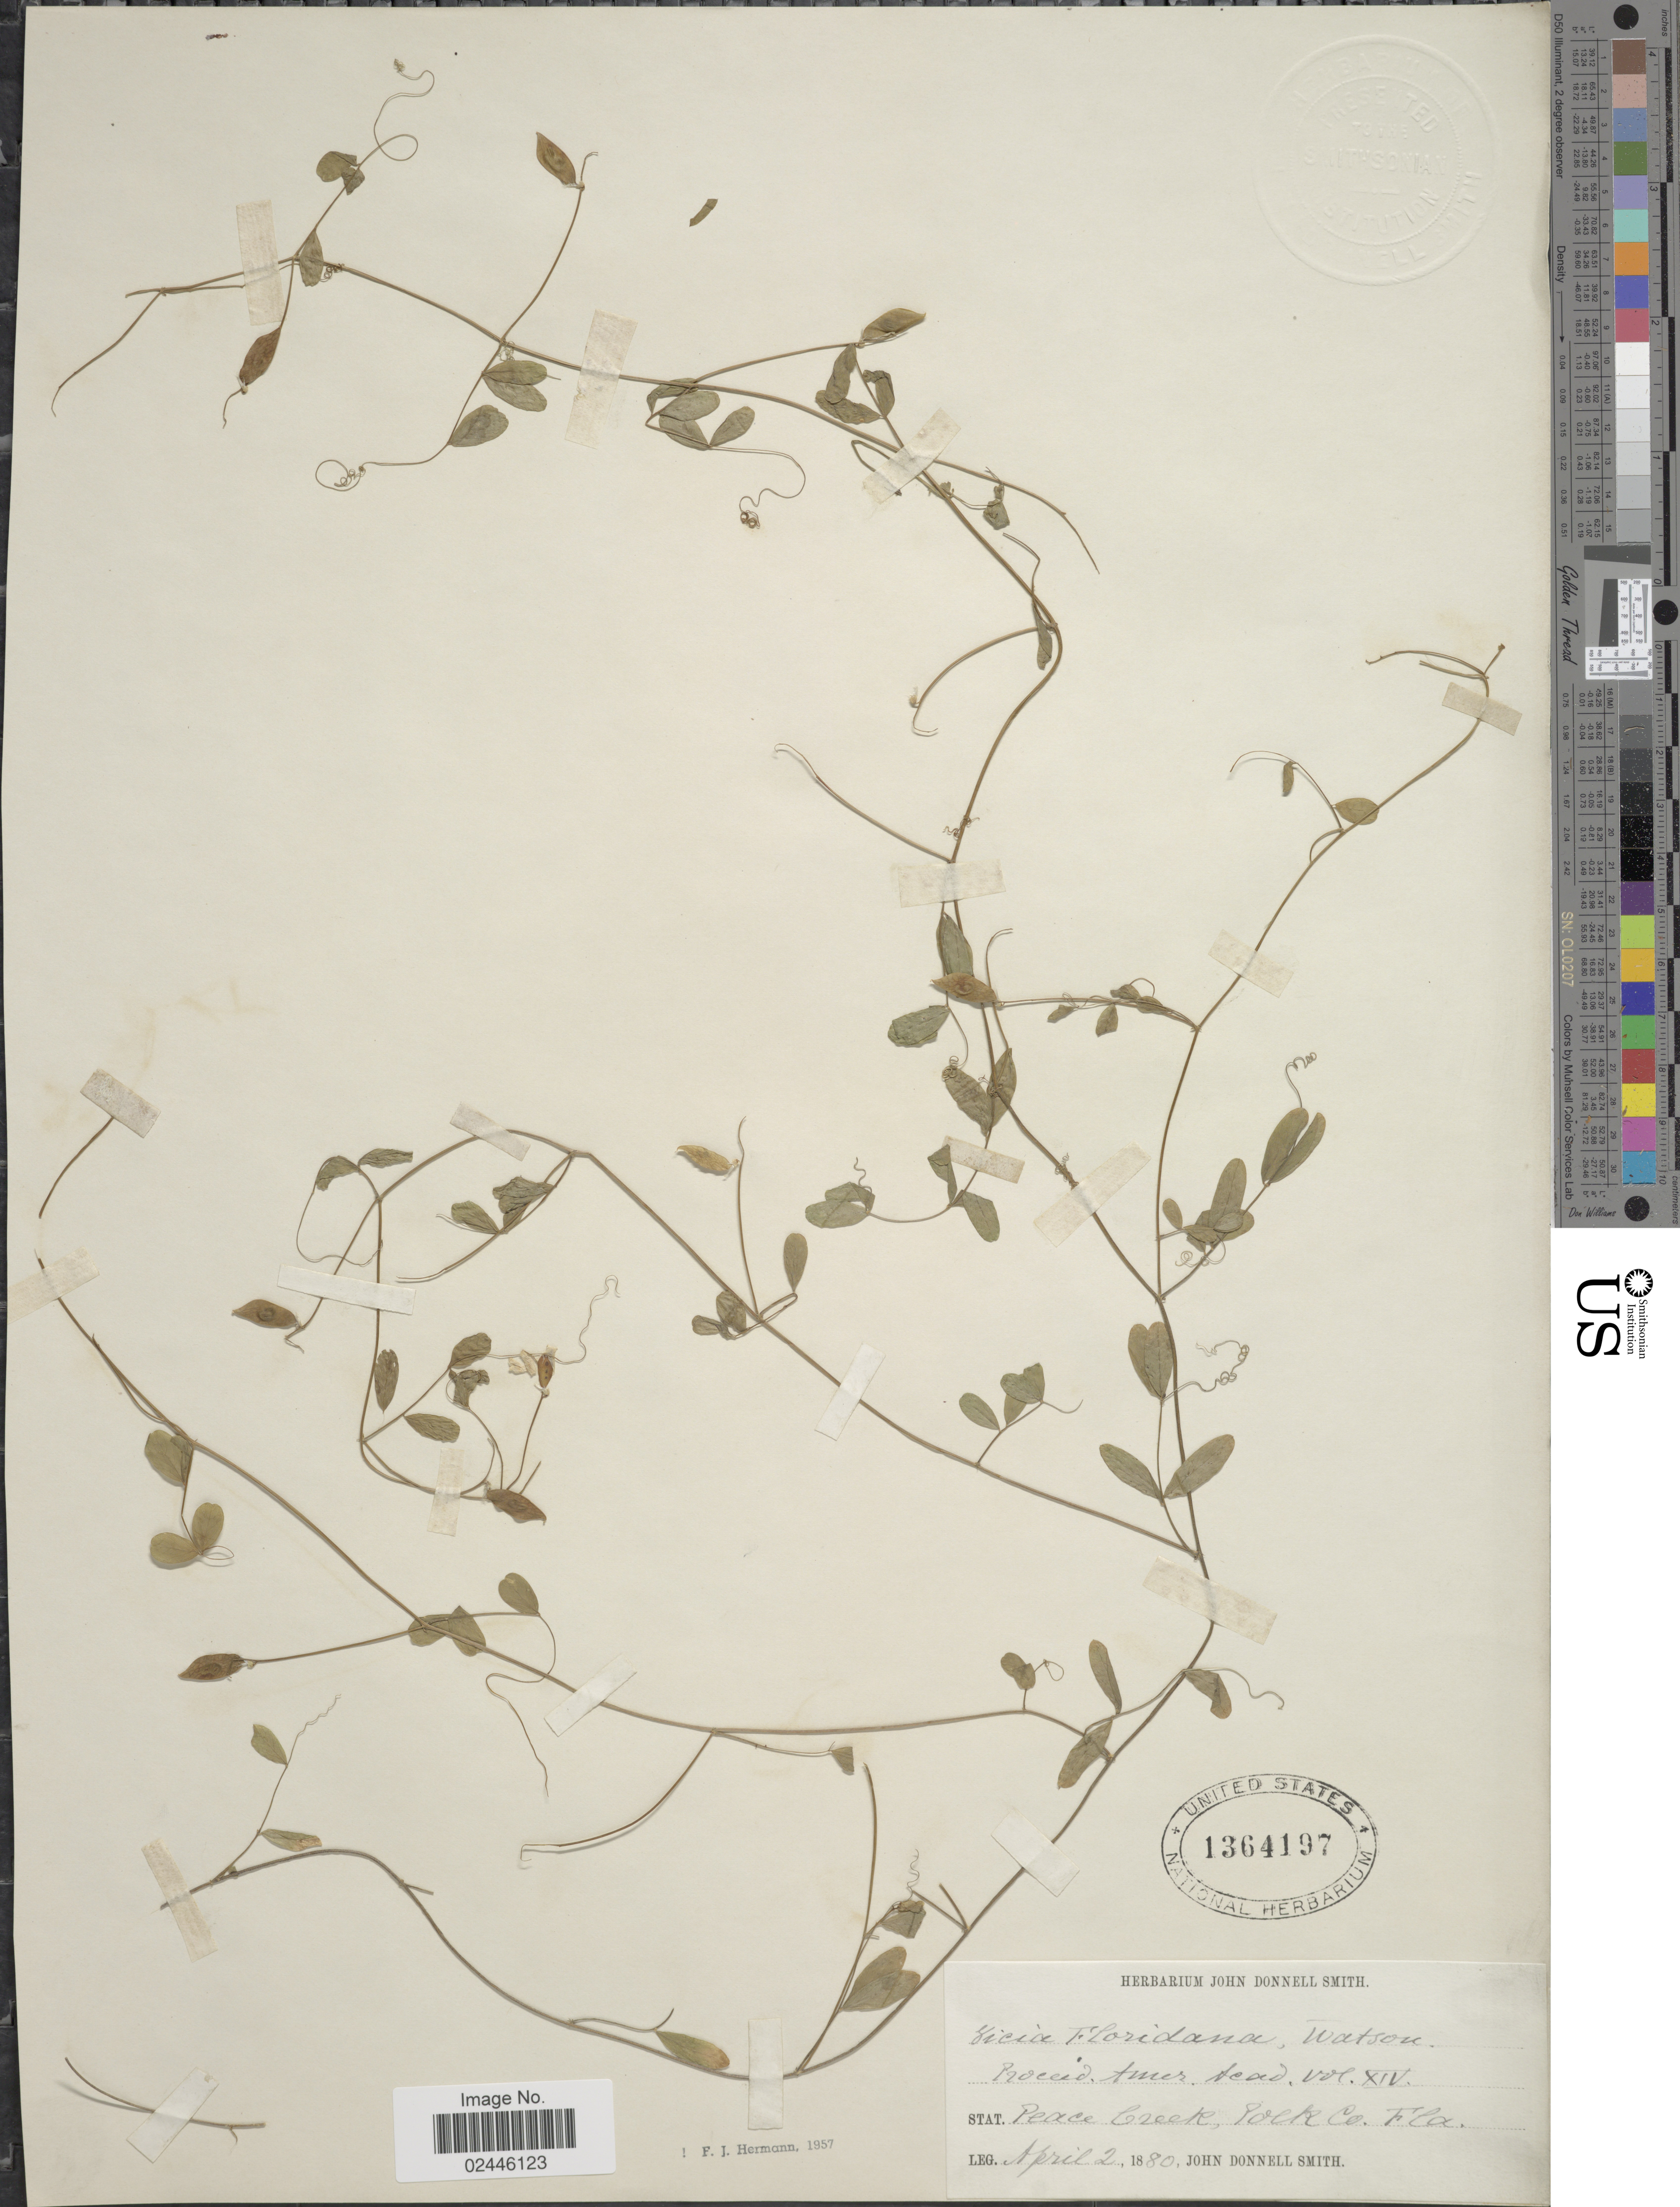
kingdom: Plantae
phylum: Tracheophyta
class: Magnoliopsida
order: Fabales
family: Fabaceae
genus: Vicia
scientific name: Vicia floridana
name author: S. Watson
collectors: J. Donnell Smith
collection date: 1880-04-02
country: United States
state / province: Florida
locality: Peace Creek, Polk Co.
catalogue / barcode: US 1364197